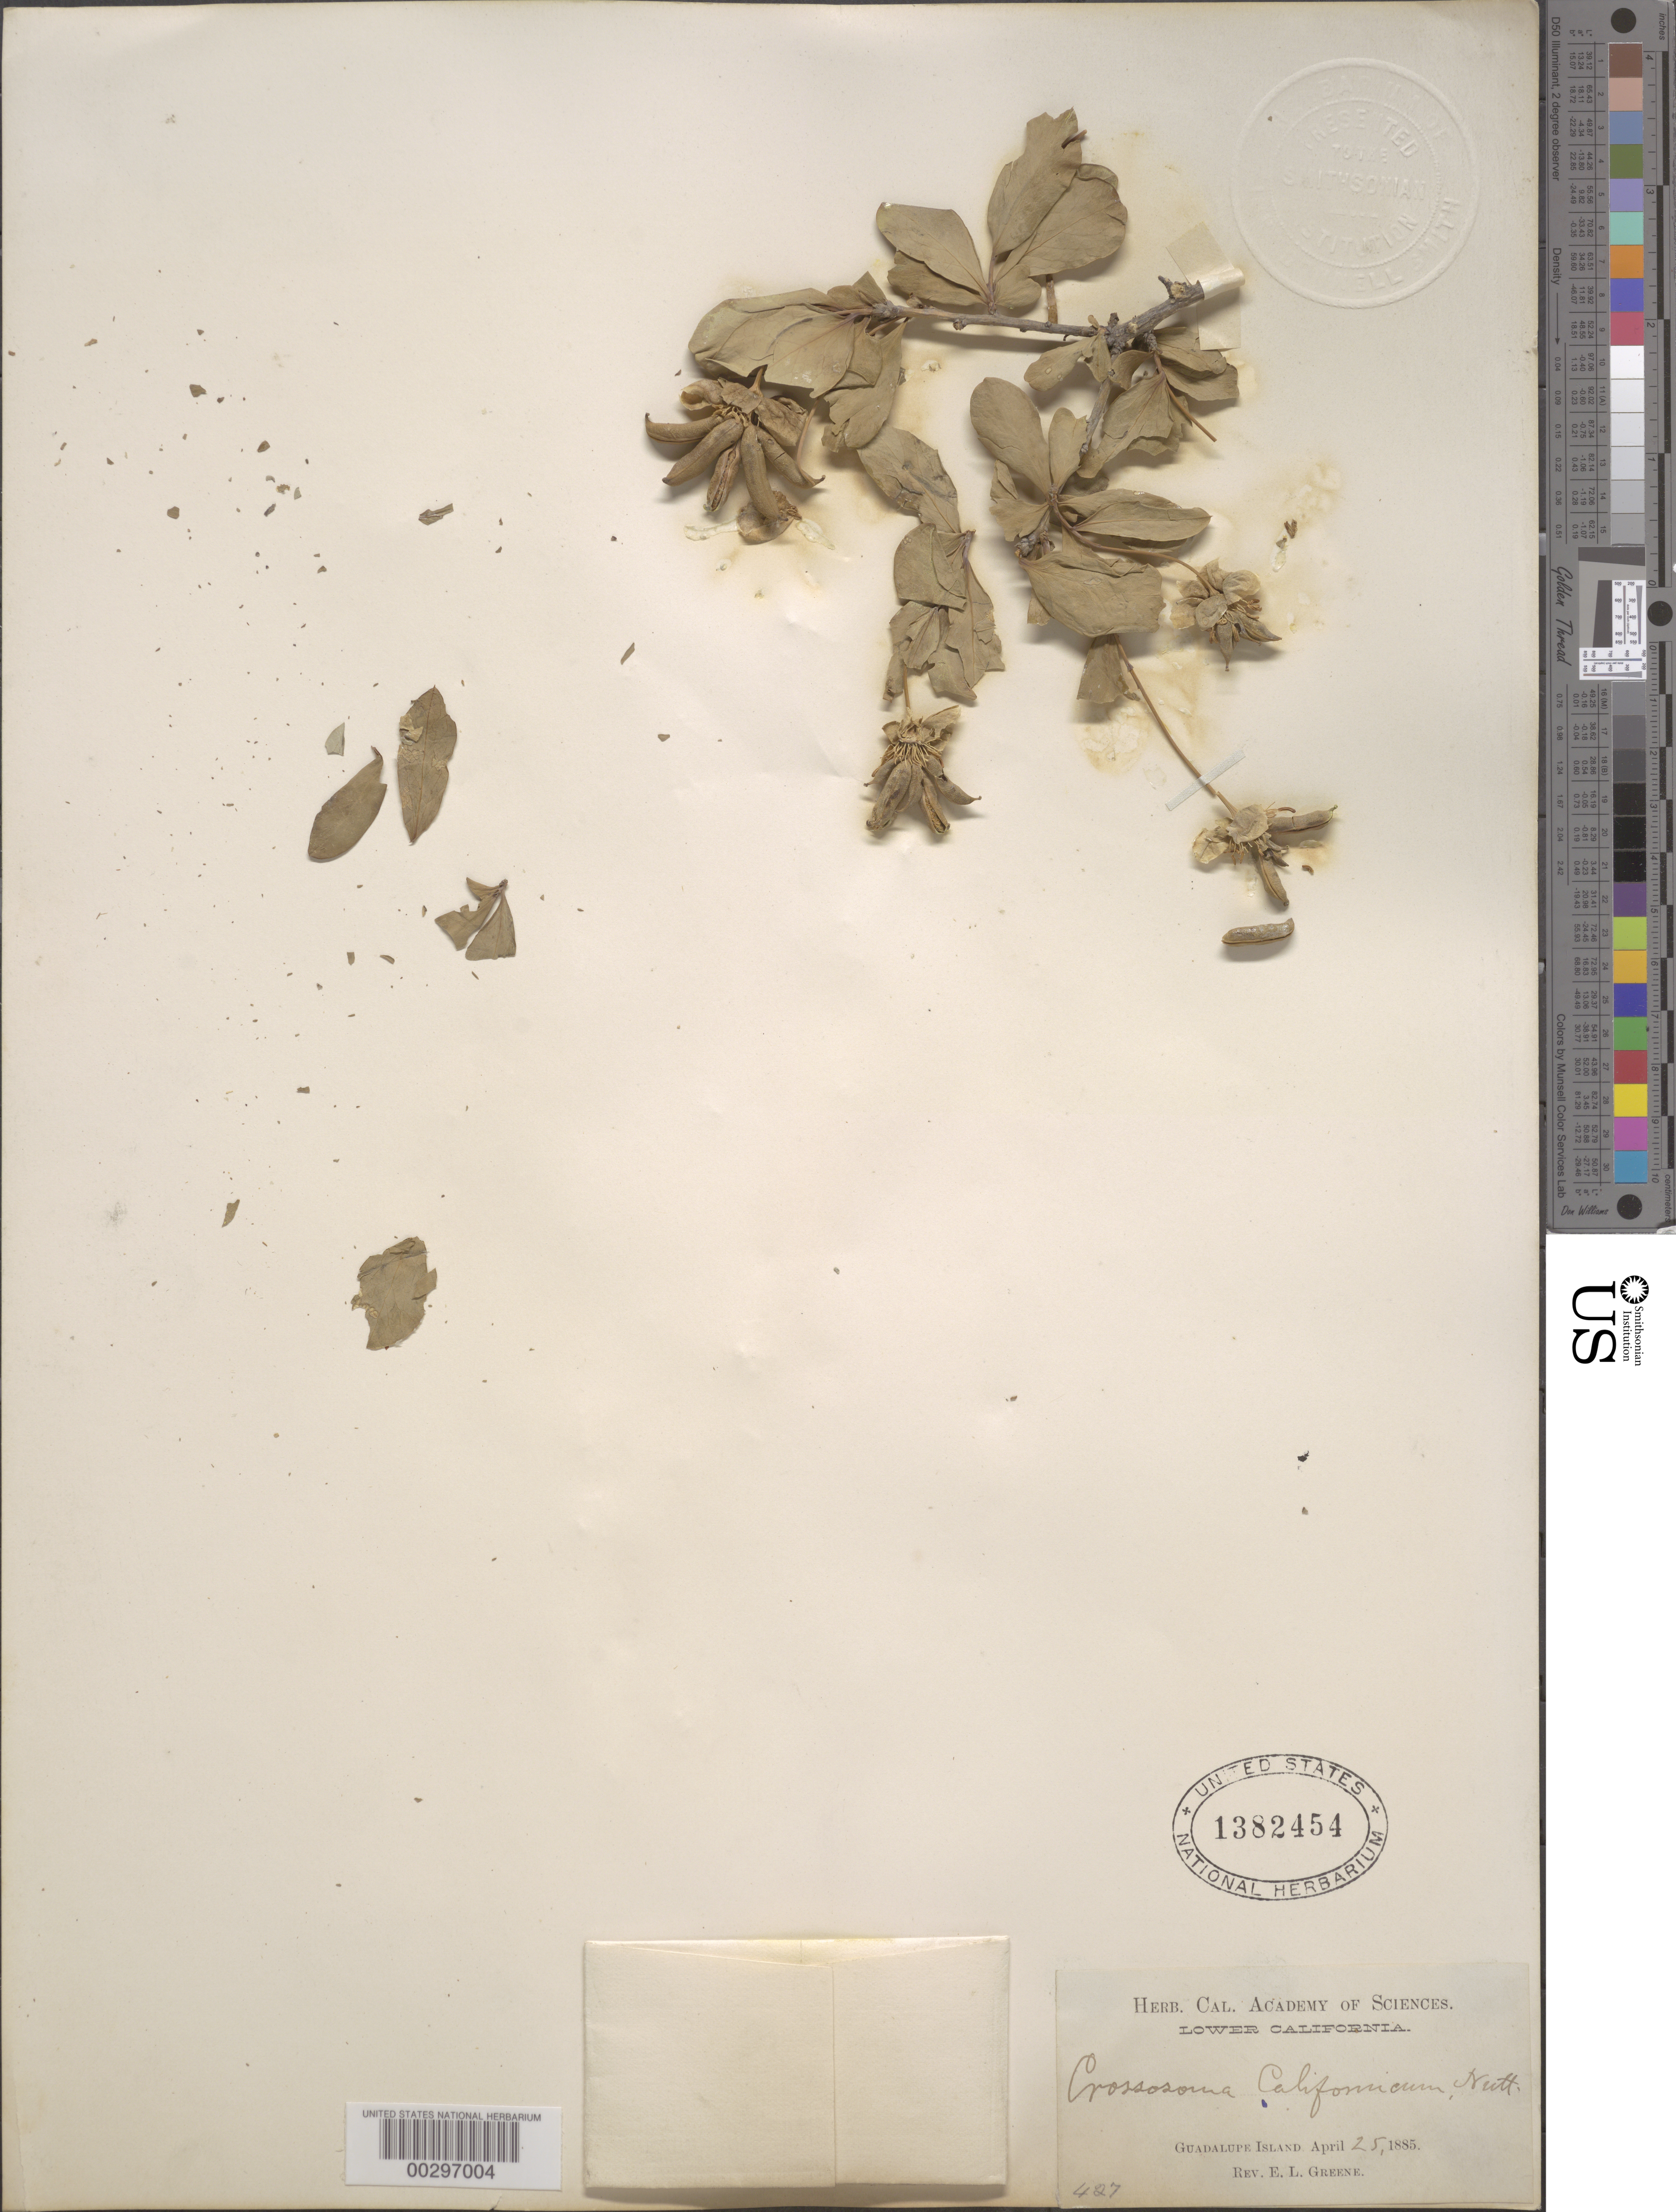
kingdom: Plantae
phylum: Tracheophyta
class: Magnoliopsida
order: Crossosomatales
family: Crossosomataceae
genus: Crossosoma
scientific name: Crossosoma bigelovii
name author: S. Watson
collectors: E. L. Greene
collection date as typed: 25 Apr 1885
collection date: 1885-04-25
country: Mexico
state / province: Baja California Norte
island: Guadalupe Island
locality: Guadelupe I.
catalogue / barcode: US 1382454